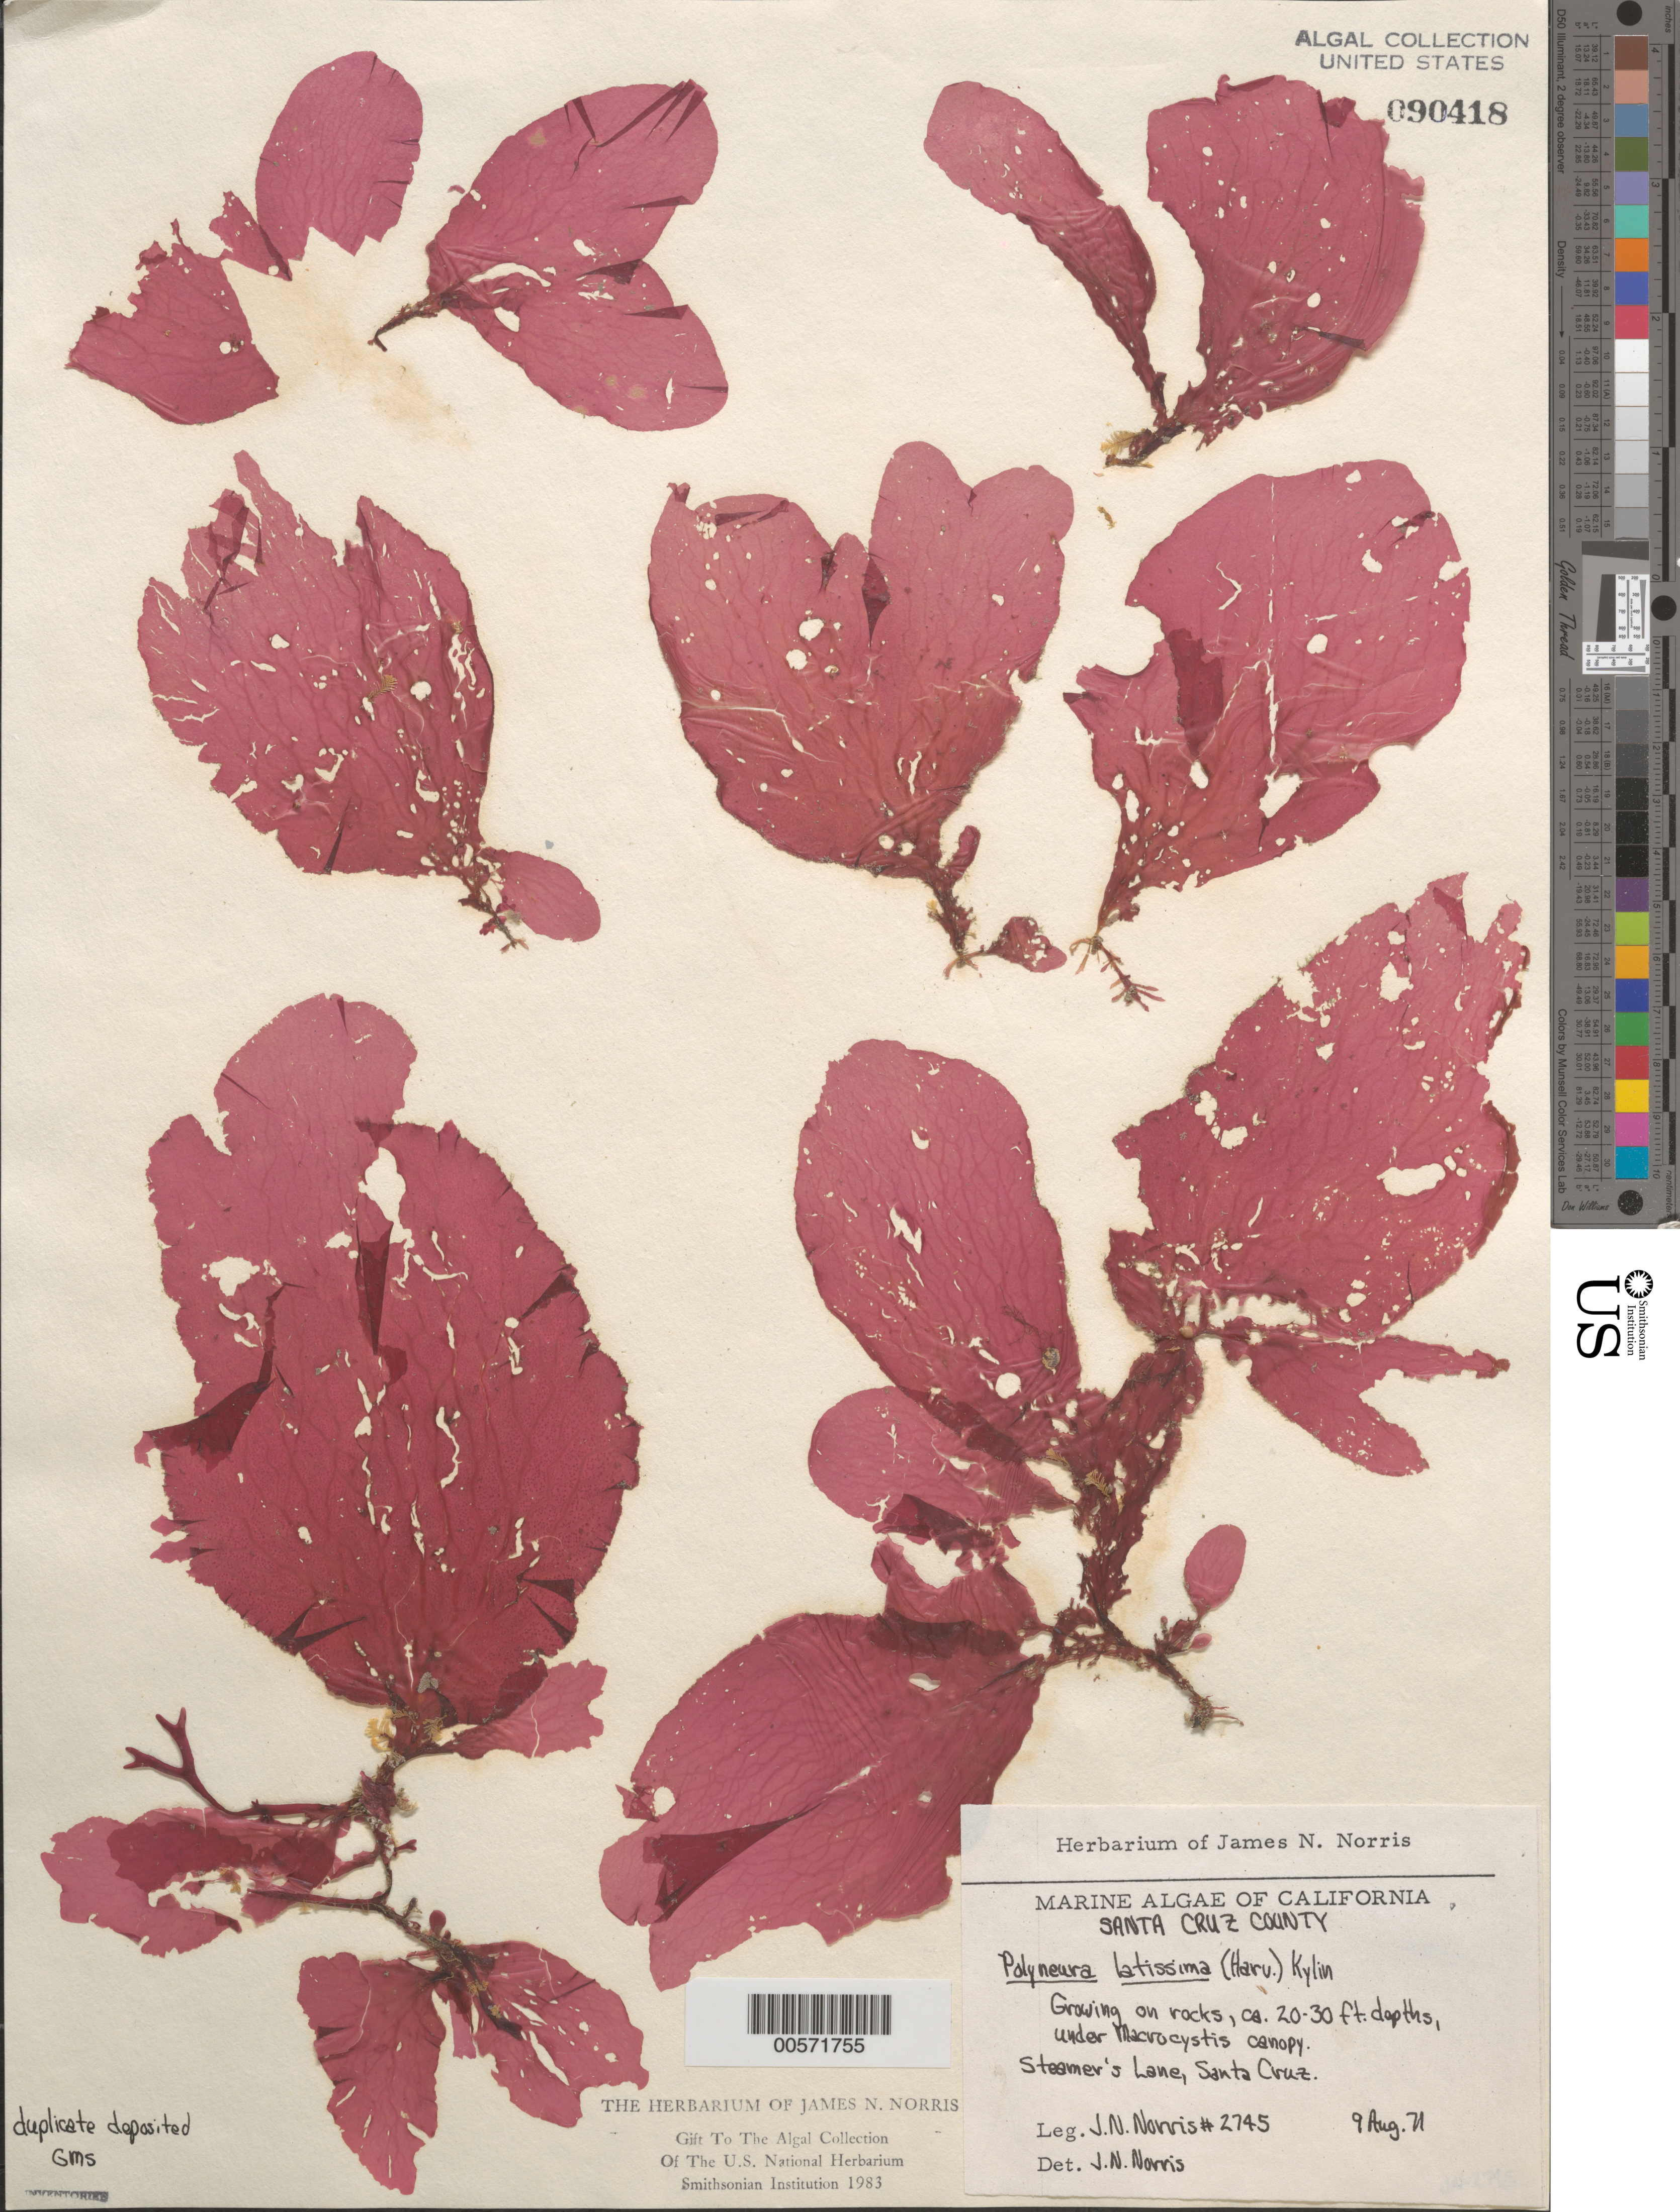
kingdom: Plantae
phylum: Rhodophyta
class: Florideophyceae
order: Ceramiales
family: Delesseriaceae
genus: Polyneura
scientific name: Polyneura latissima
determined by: Norris, James N.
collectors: J. N. Norris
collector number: JN-2745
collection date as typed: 09 Aug 1971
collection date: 1971-08-09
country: United States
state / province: California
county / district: Santa Cruz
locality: Steamer's Lane, Santa Cruz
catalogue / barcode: US 90418